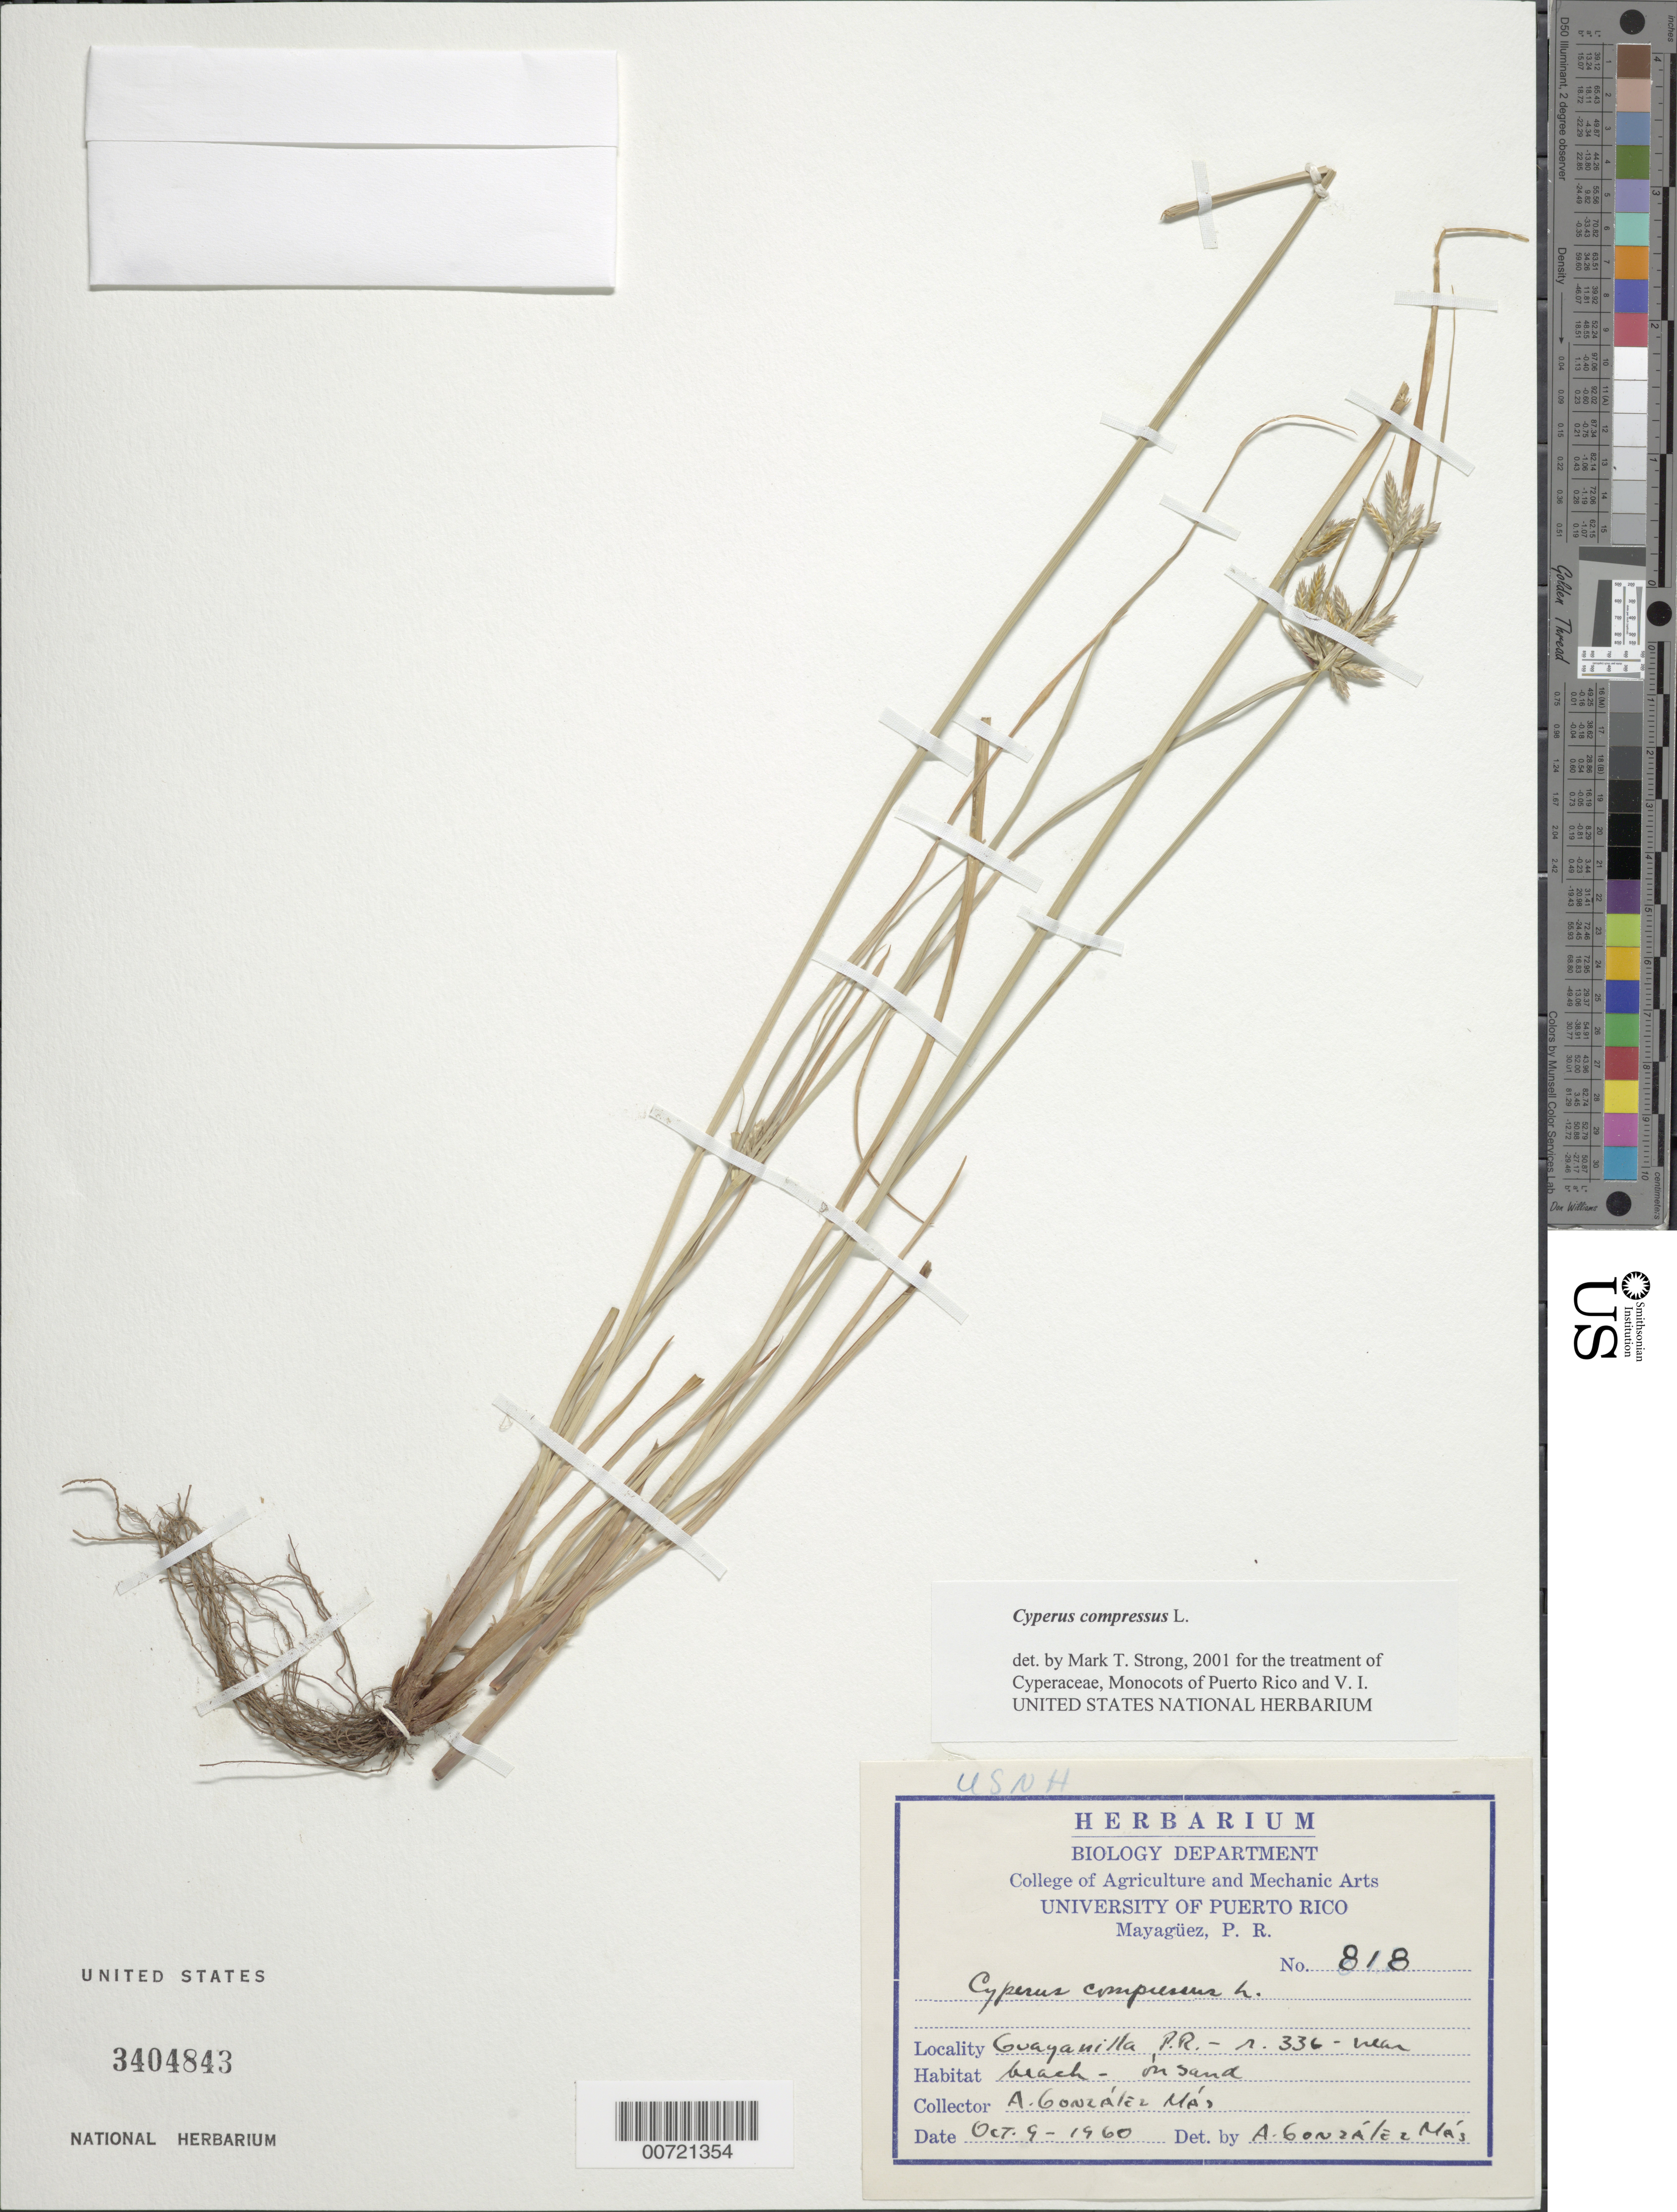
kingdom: Plantae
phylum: Tracheophyta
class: Liliopsida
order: Poales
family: Cyperaceae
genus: Cyperus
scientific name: Cyperus compressus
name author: L.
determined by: Strong, M. T., (US), Smithsonian Institution - National Museum of Natural History (UNITED STATES)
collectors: A. González Más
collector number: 818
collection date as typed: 09 Oct 1960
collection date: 1960-10-09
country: Puerto Rico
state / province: Guayanilla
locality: Guayanilla: Rd. 336.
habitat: Near beach on sand.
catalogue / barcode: US 3404843